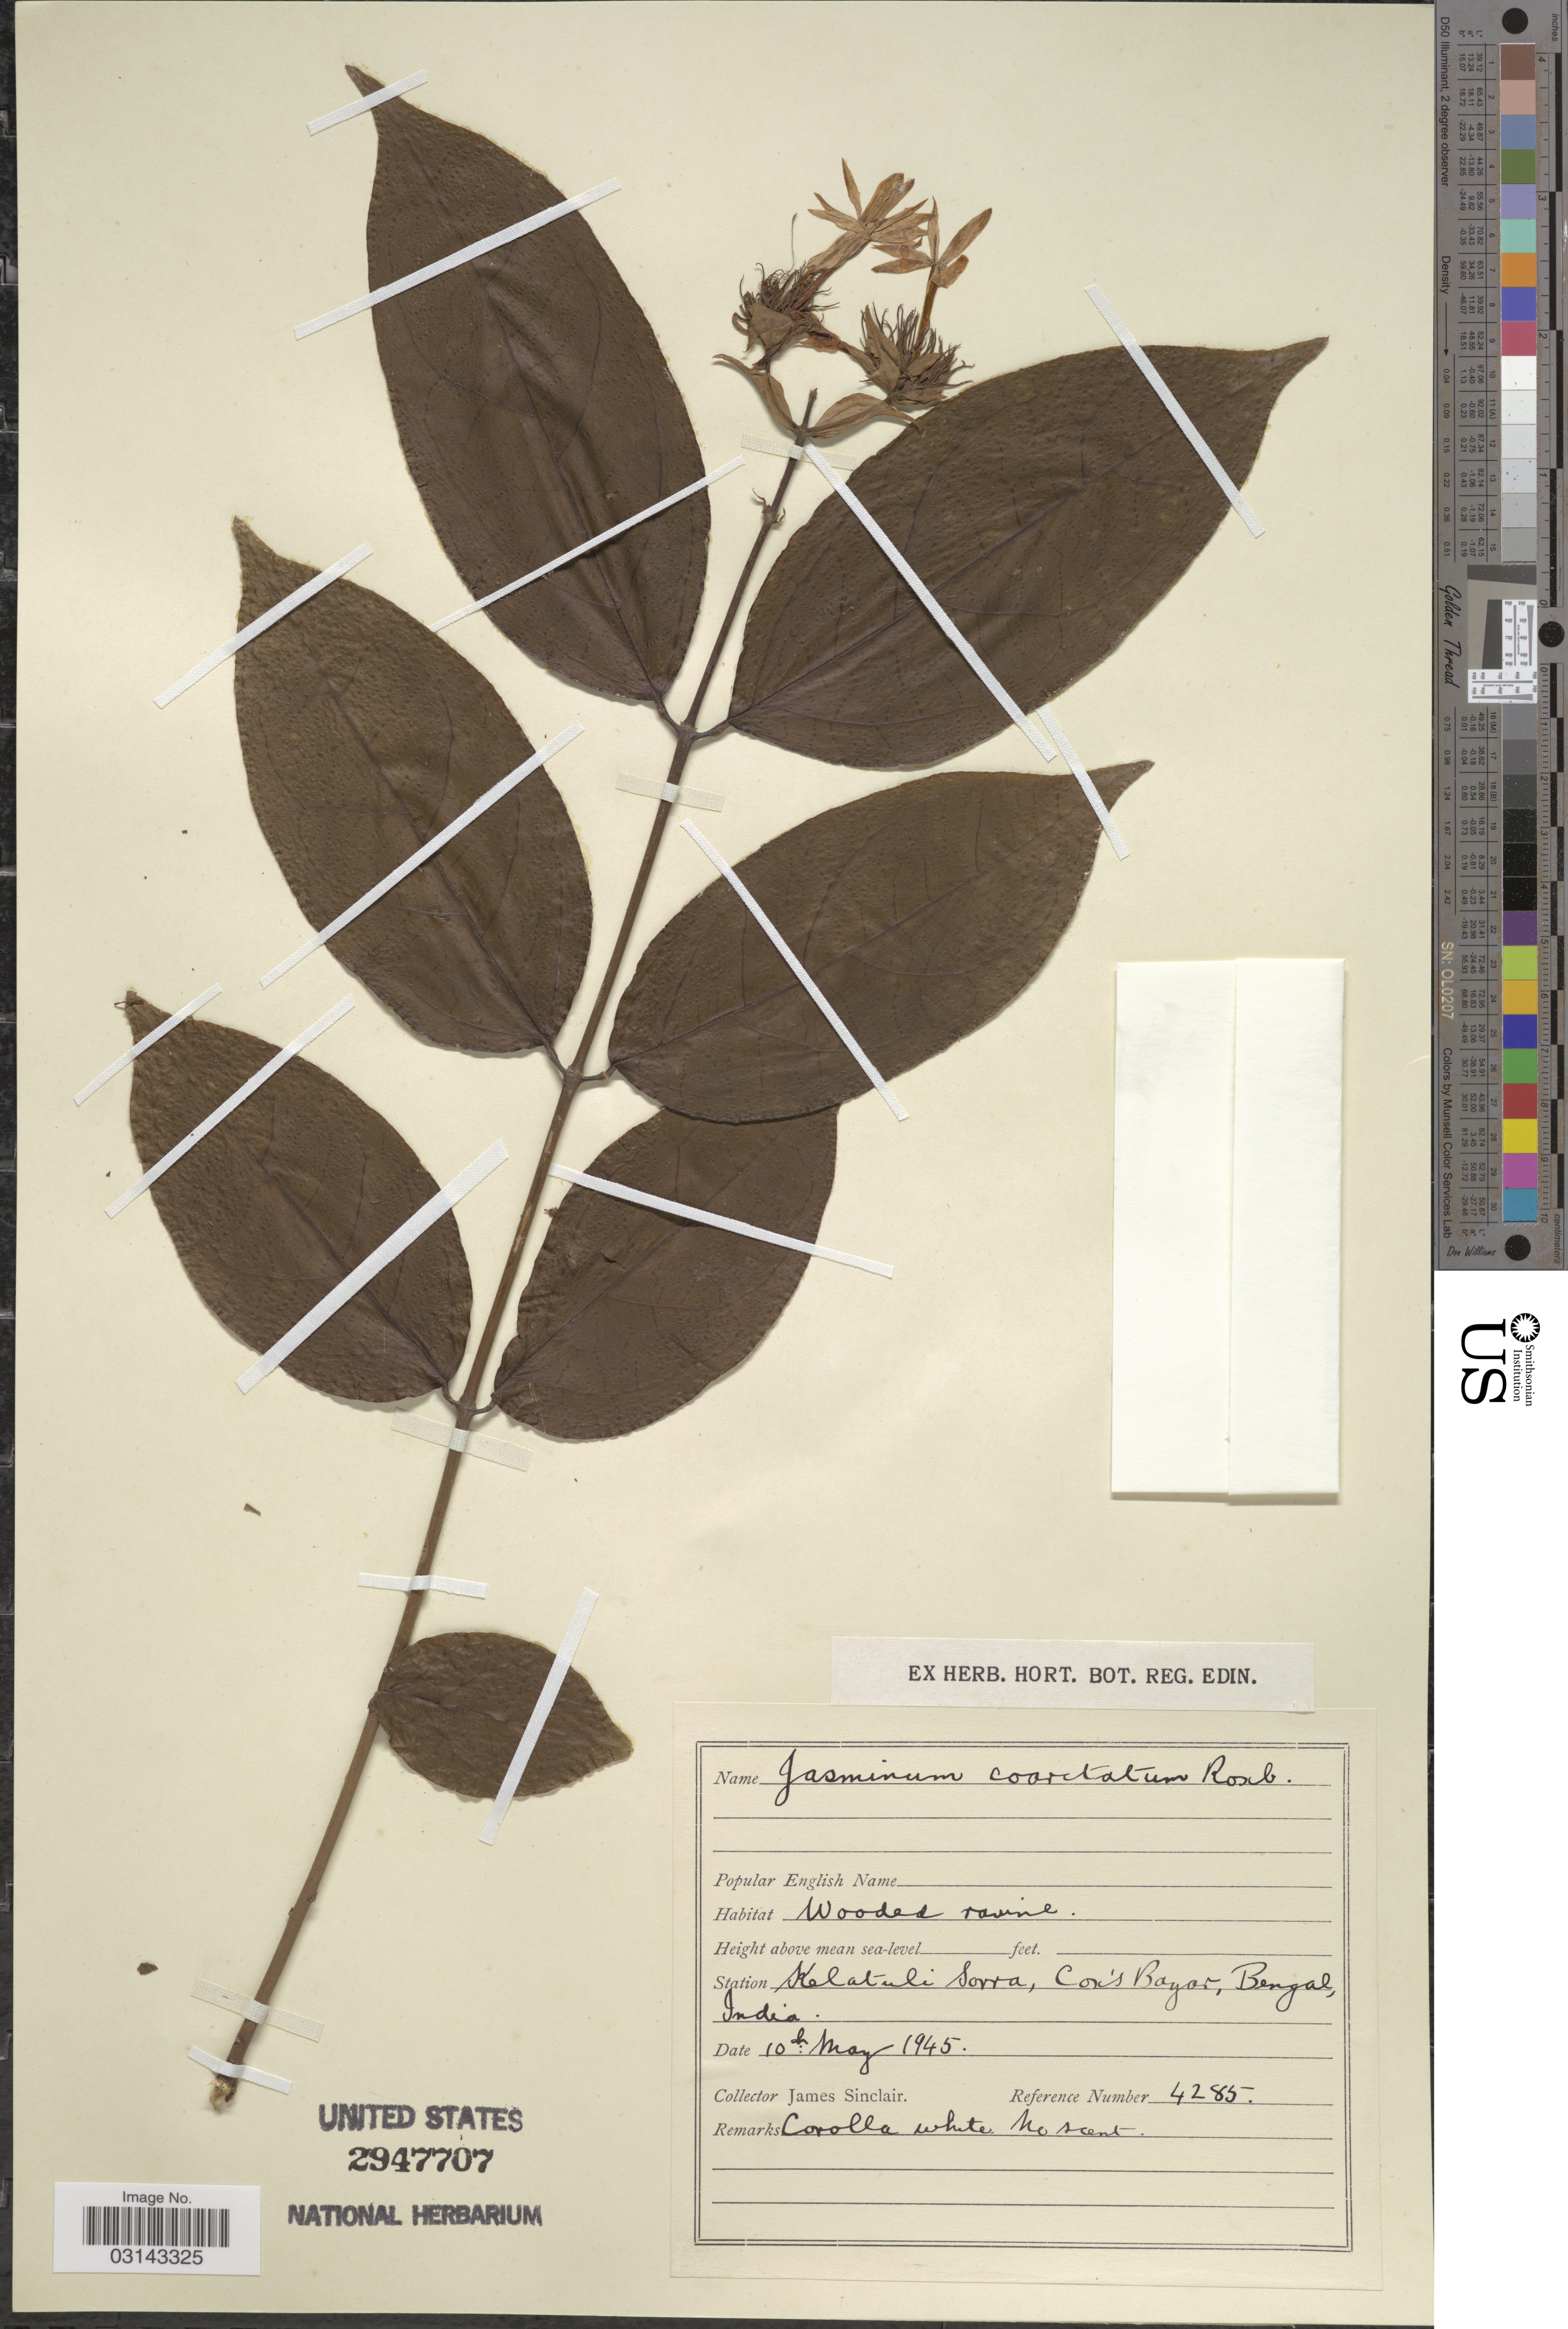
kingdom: Plantae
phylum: Tracheophyta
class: Magnoliopsida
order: Lamiales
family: Oleaceae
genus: Jasminum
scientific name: Jasminum coarctatum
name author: Roxb.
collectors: J. Sinclair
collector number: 4285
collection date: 1945-05-10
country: Bangladesh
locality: Station Kelatuli Sorra, Cox's Bazar, Bengal.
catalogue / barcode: US 2947707